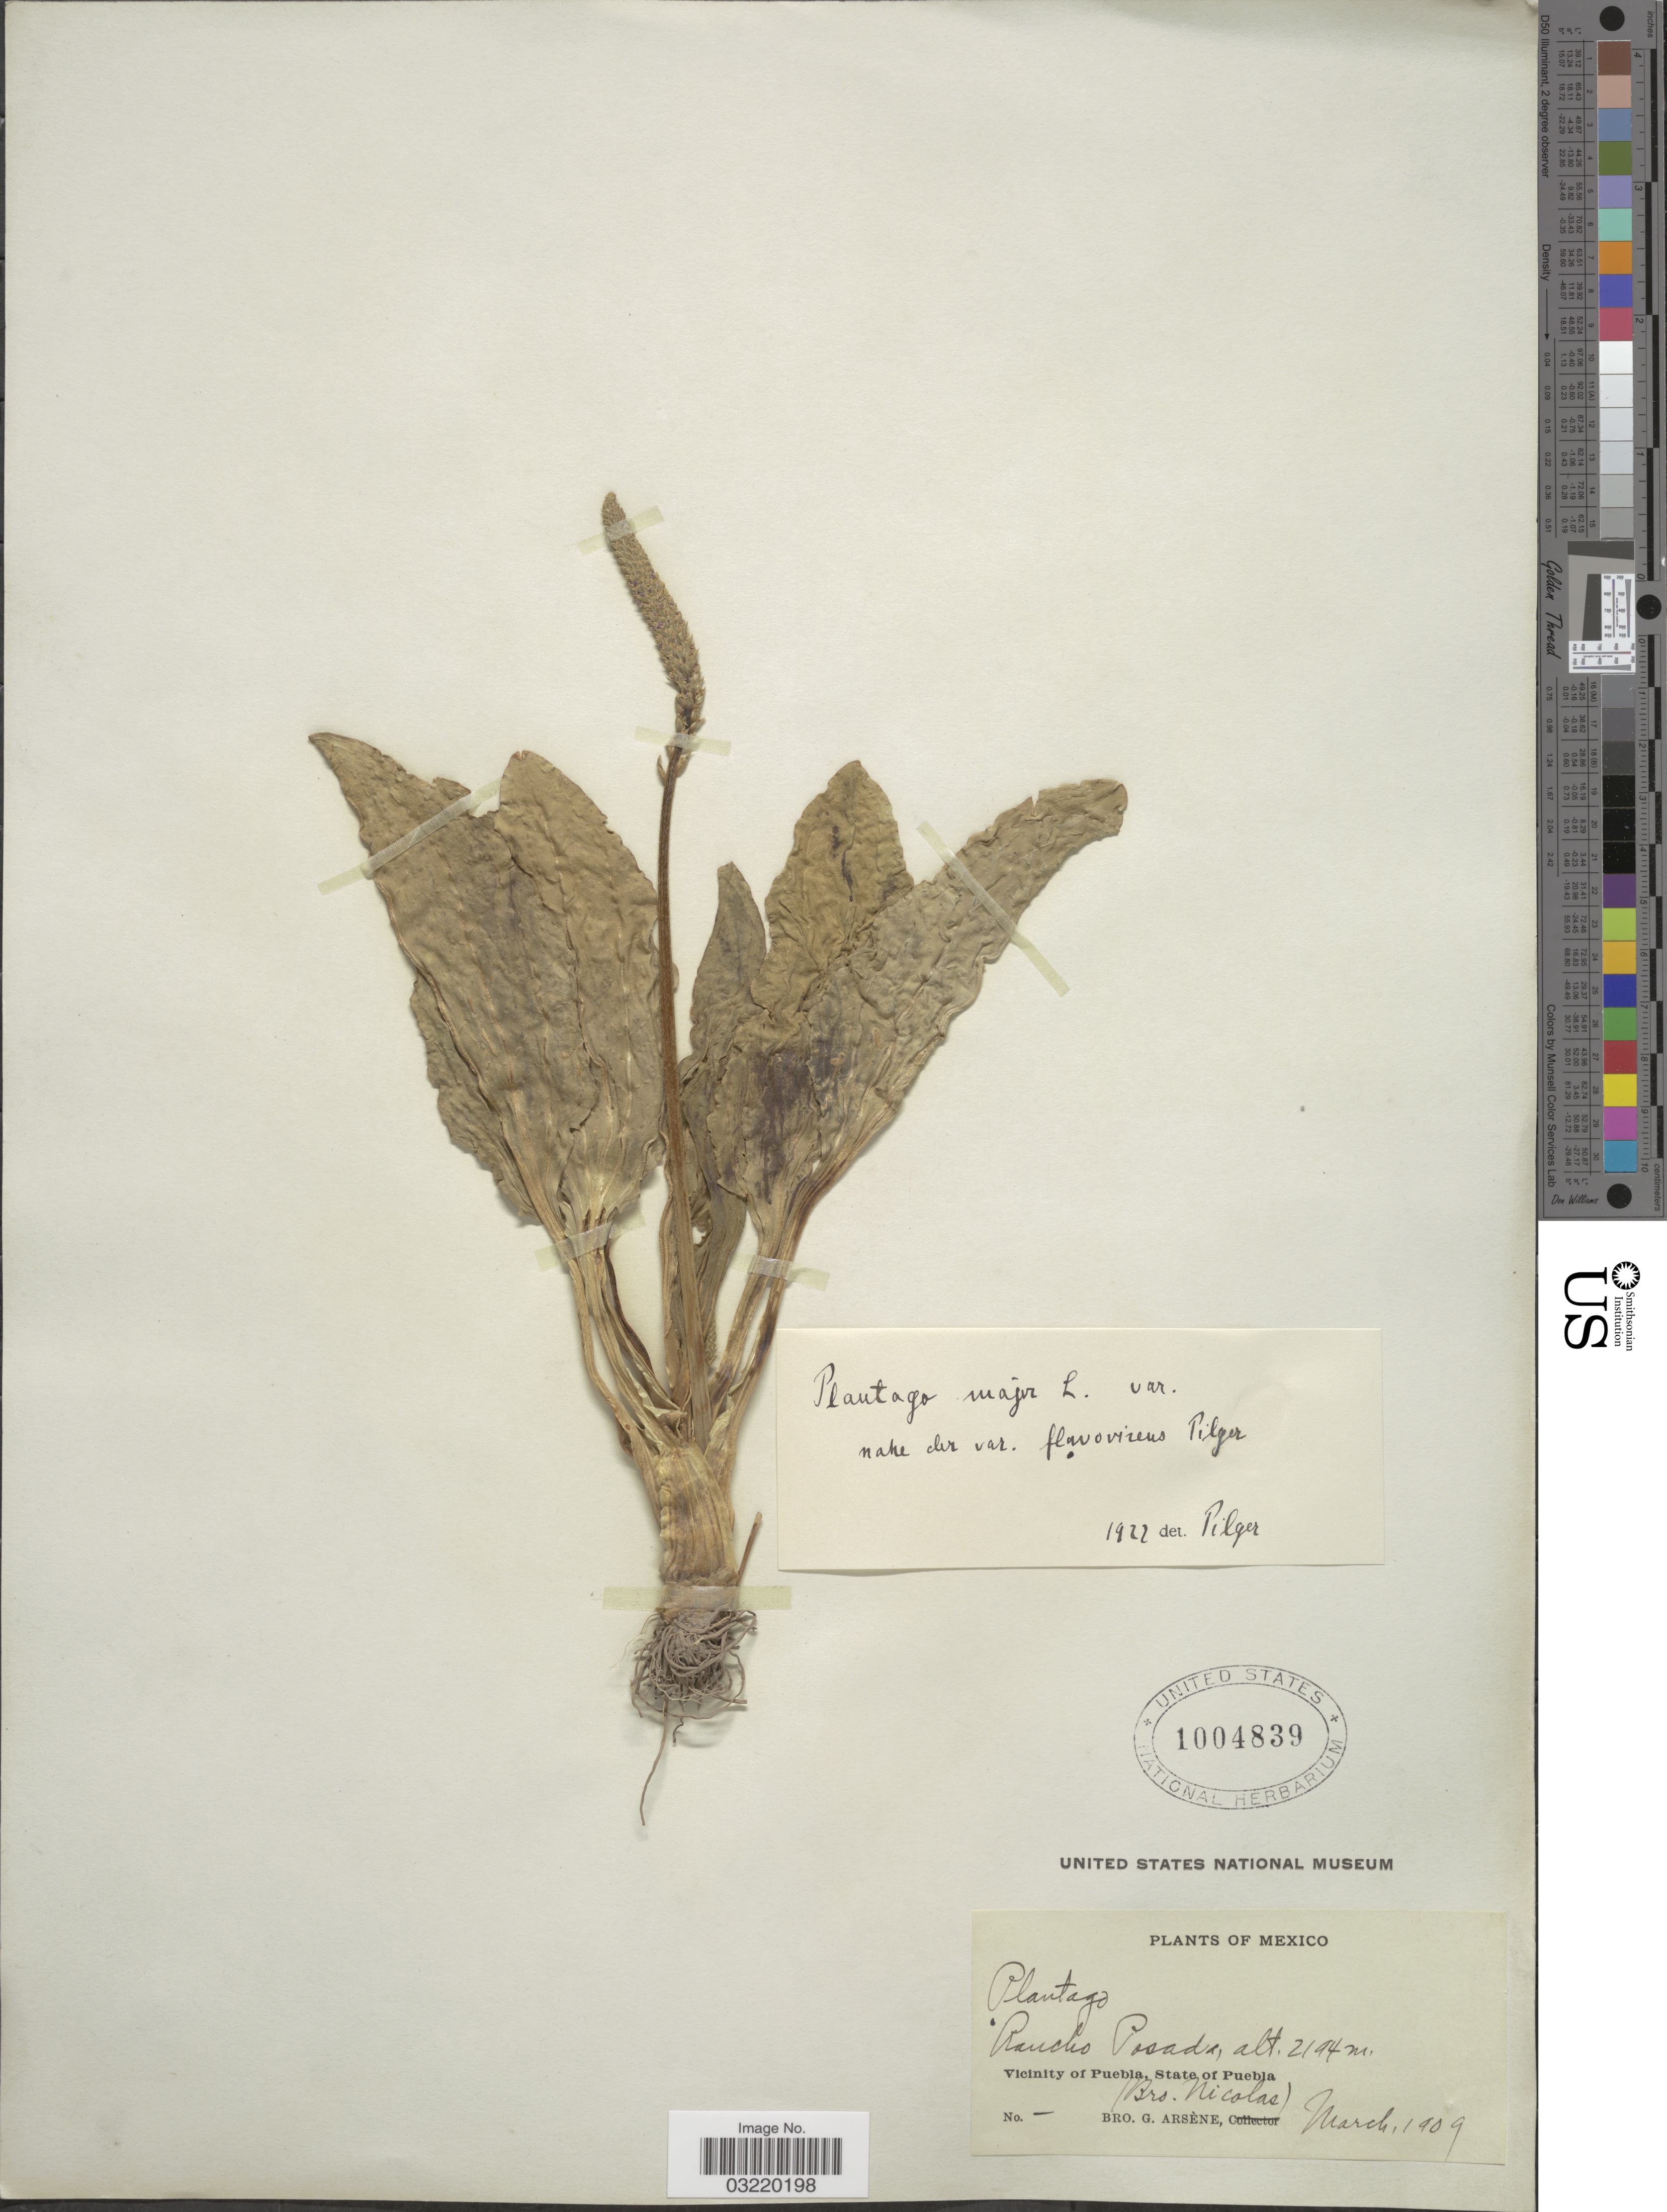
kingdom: Plantae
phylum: Tracheophyta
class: Magnoliopsida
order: Lamiales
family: Plantaginaceae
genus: Plantago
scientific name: Plantago major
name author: L.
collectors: Bro. G. Arsène & Bro. Nicolas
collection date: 1909-03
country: Mexico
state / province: Puebla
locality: Rancho Posada. Vicinity of Puebla.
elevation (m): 2194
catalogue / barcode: US 1004839